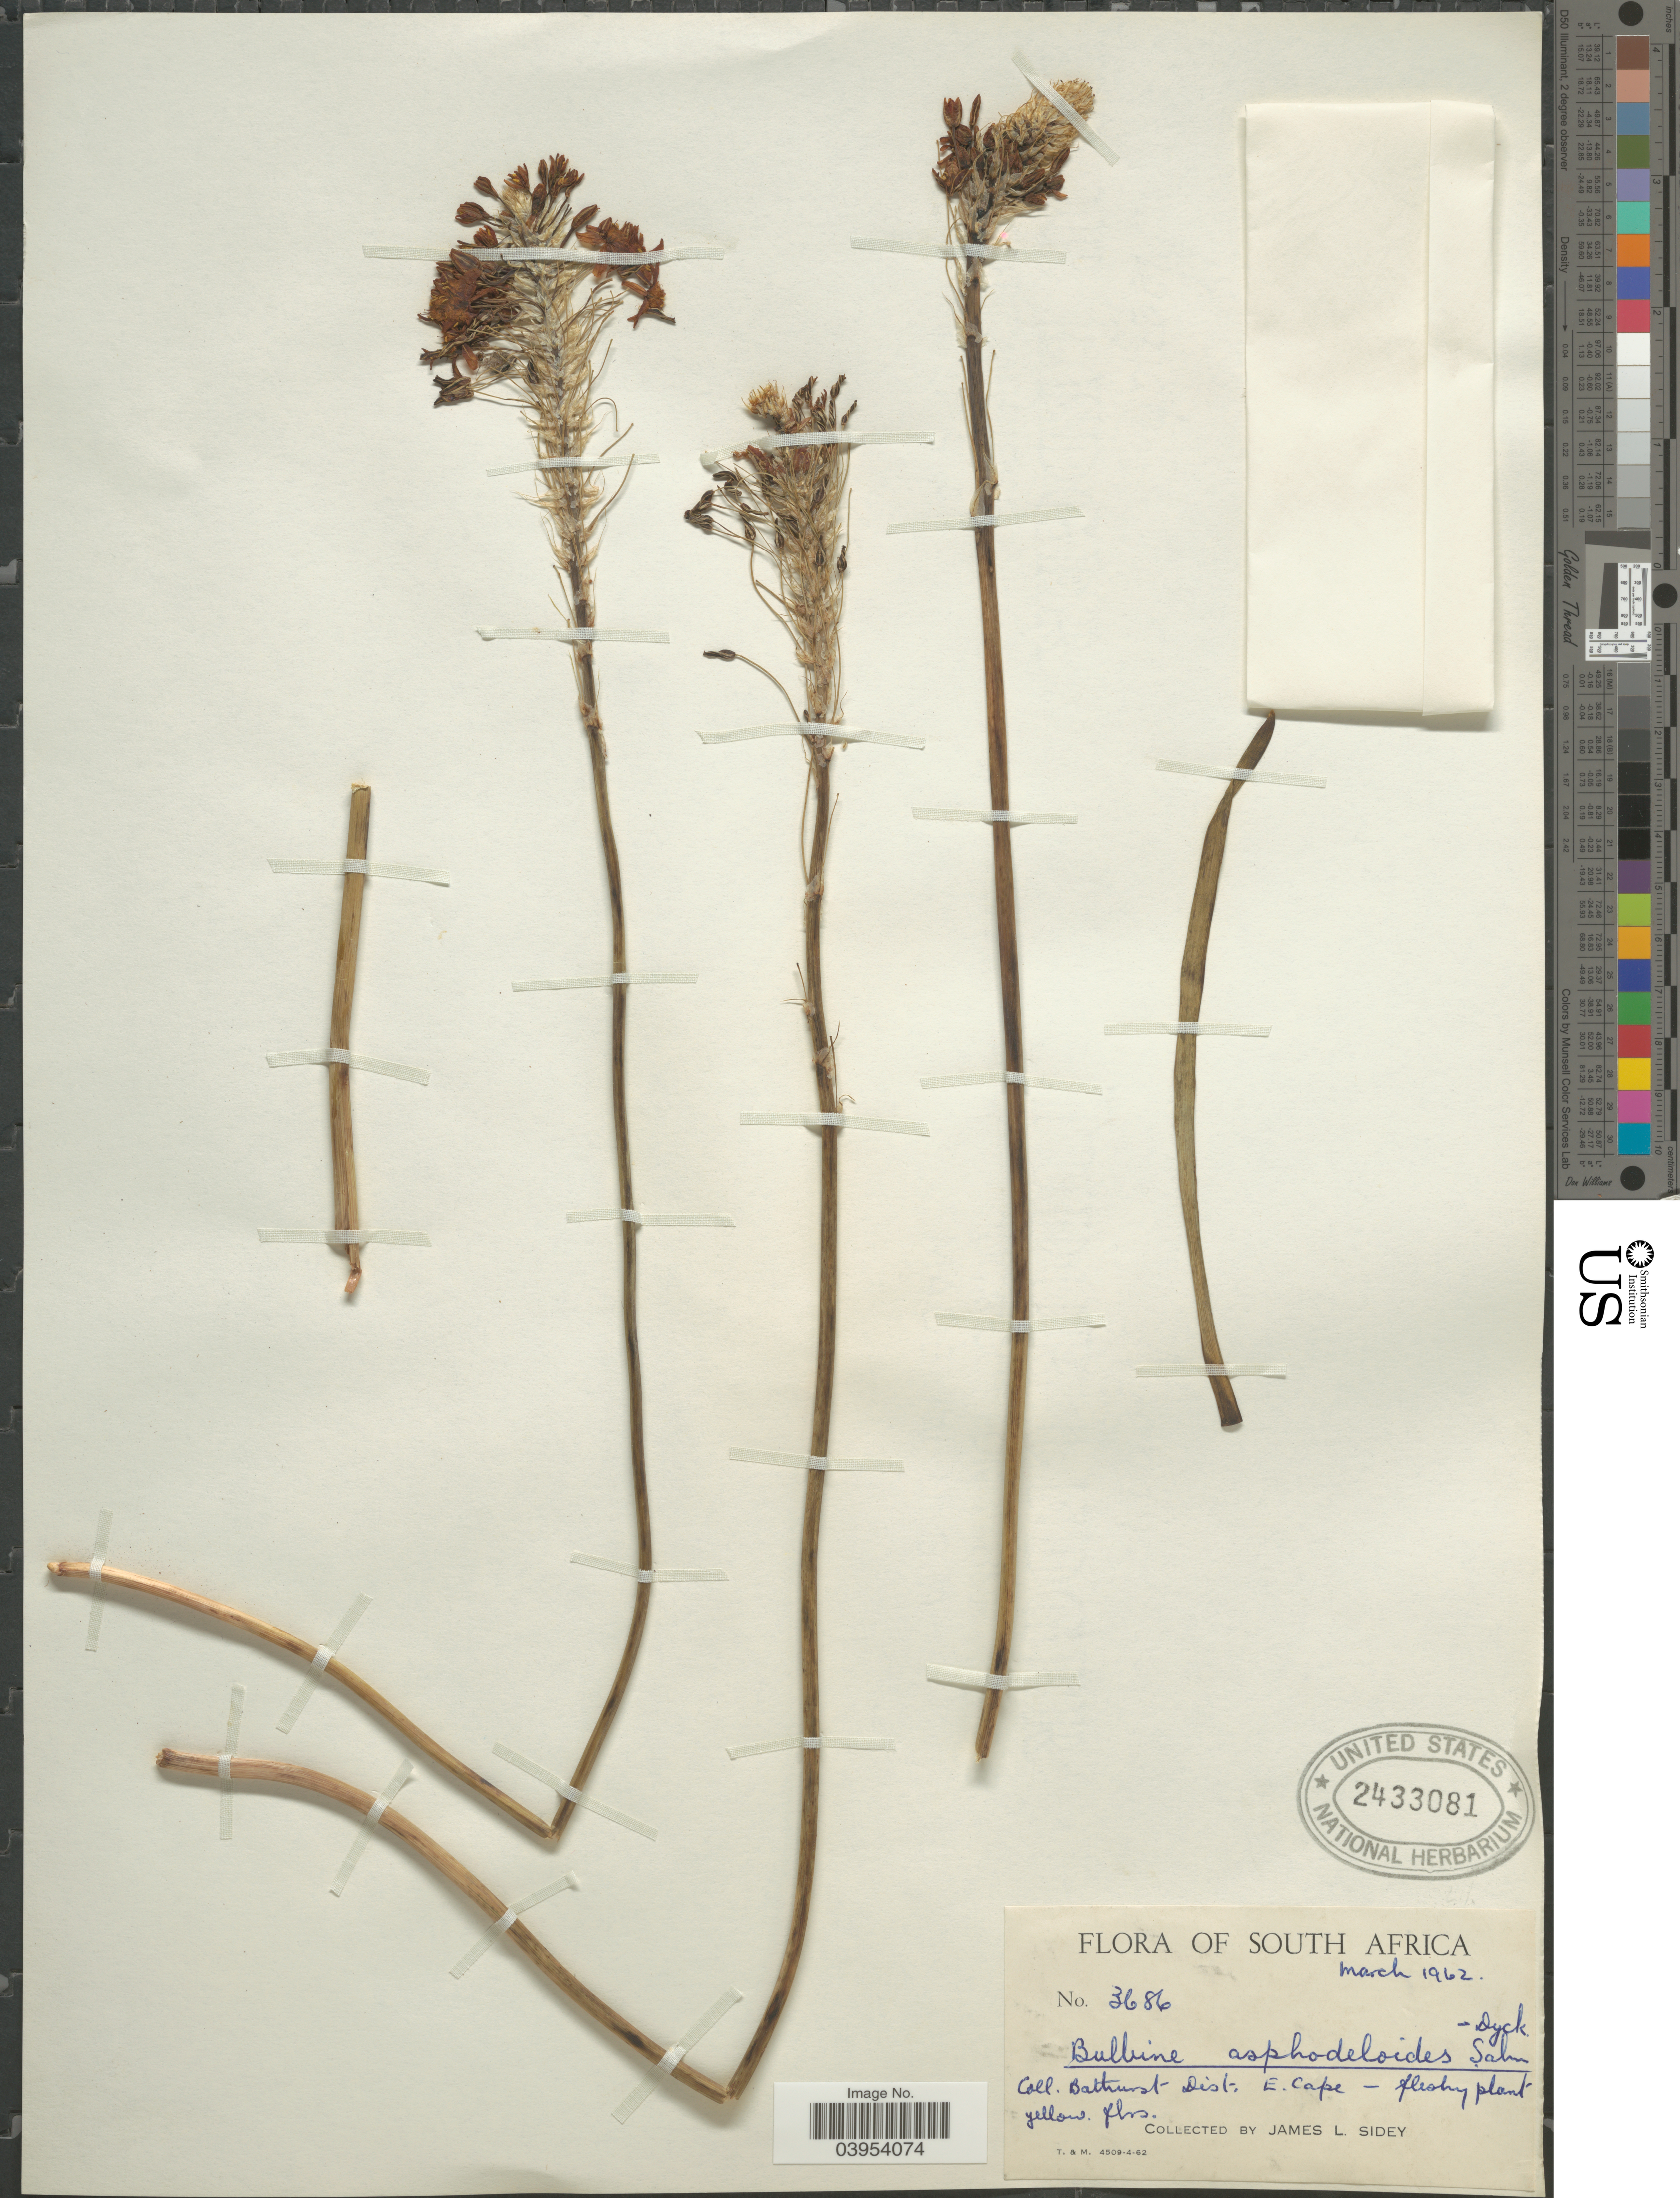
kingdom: Plantae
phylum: Tracheophyta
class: Liliopsida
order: Asparagales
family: Asphodelaceae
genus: Bulbine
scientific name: Bulbine asphodeloides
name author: (L.) Spreng.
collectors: J. L. Sidey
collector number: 3686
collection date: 1962-03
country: South Africa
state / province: Eastern Cape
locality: Bathurst Dist.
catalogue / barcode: US 2433081